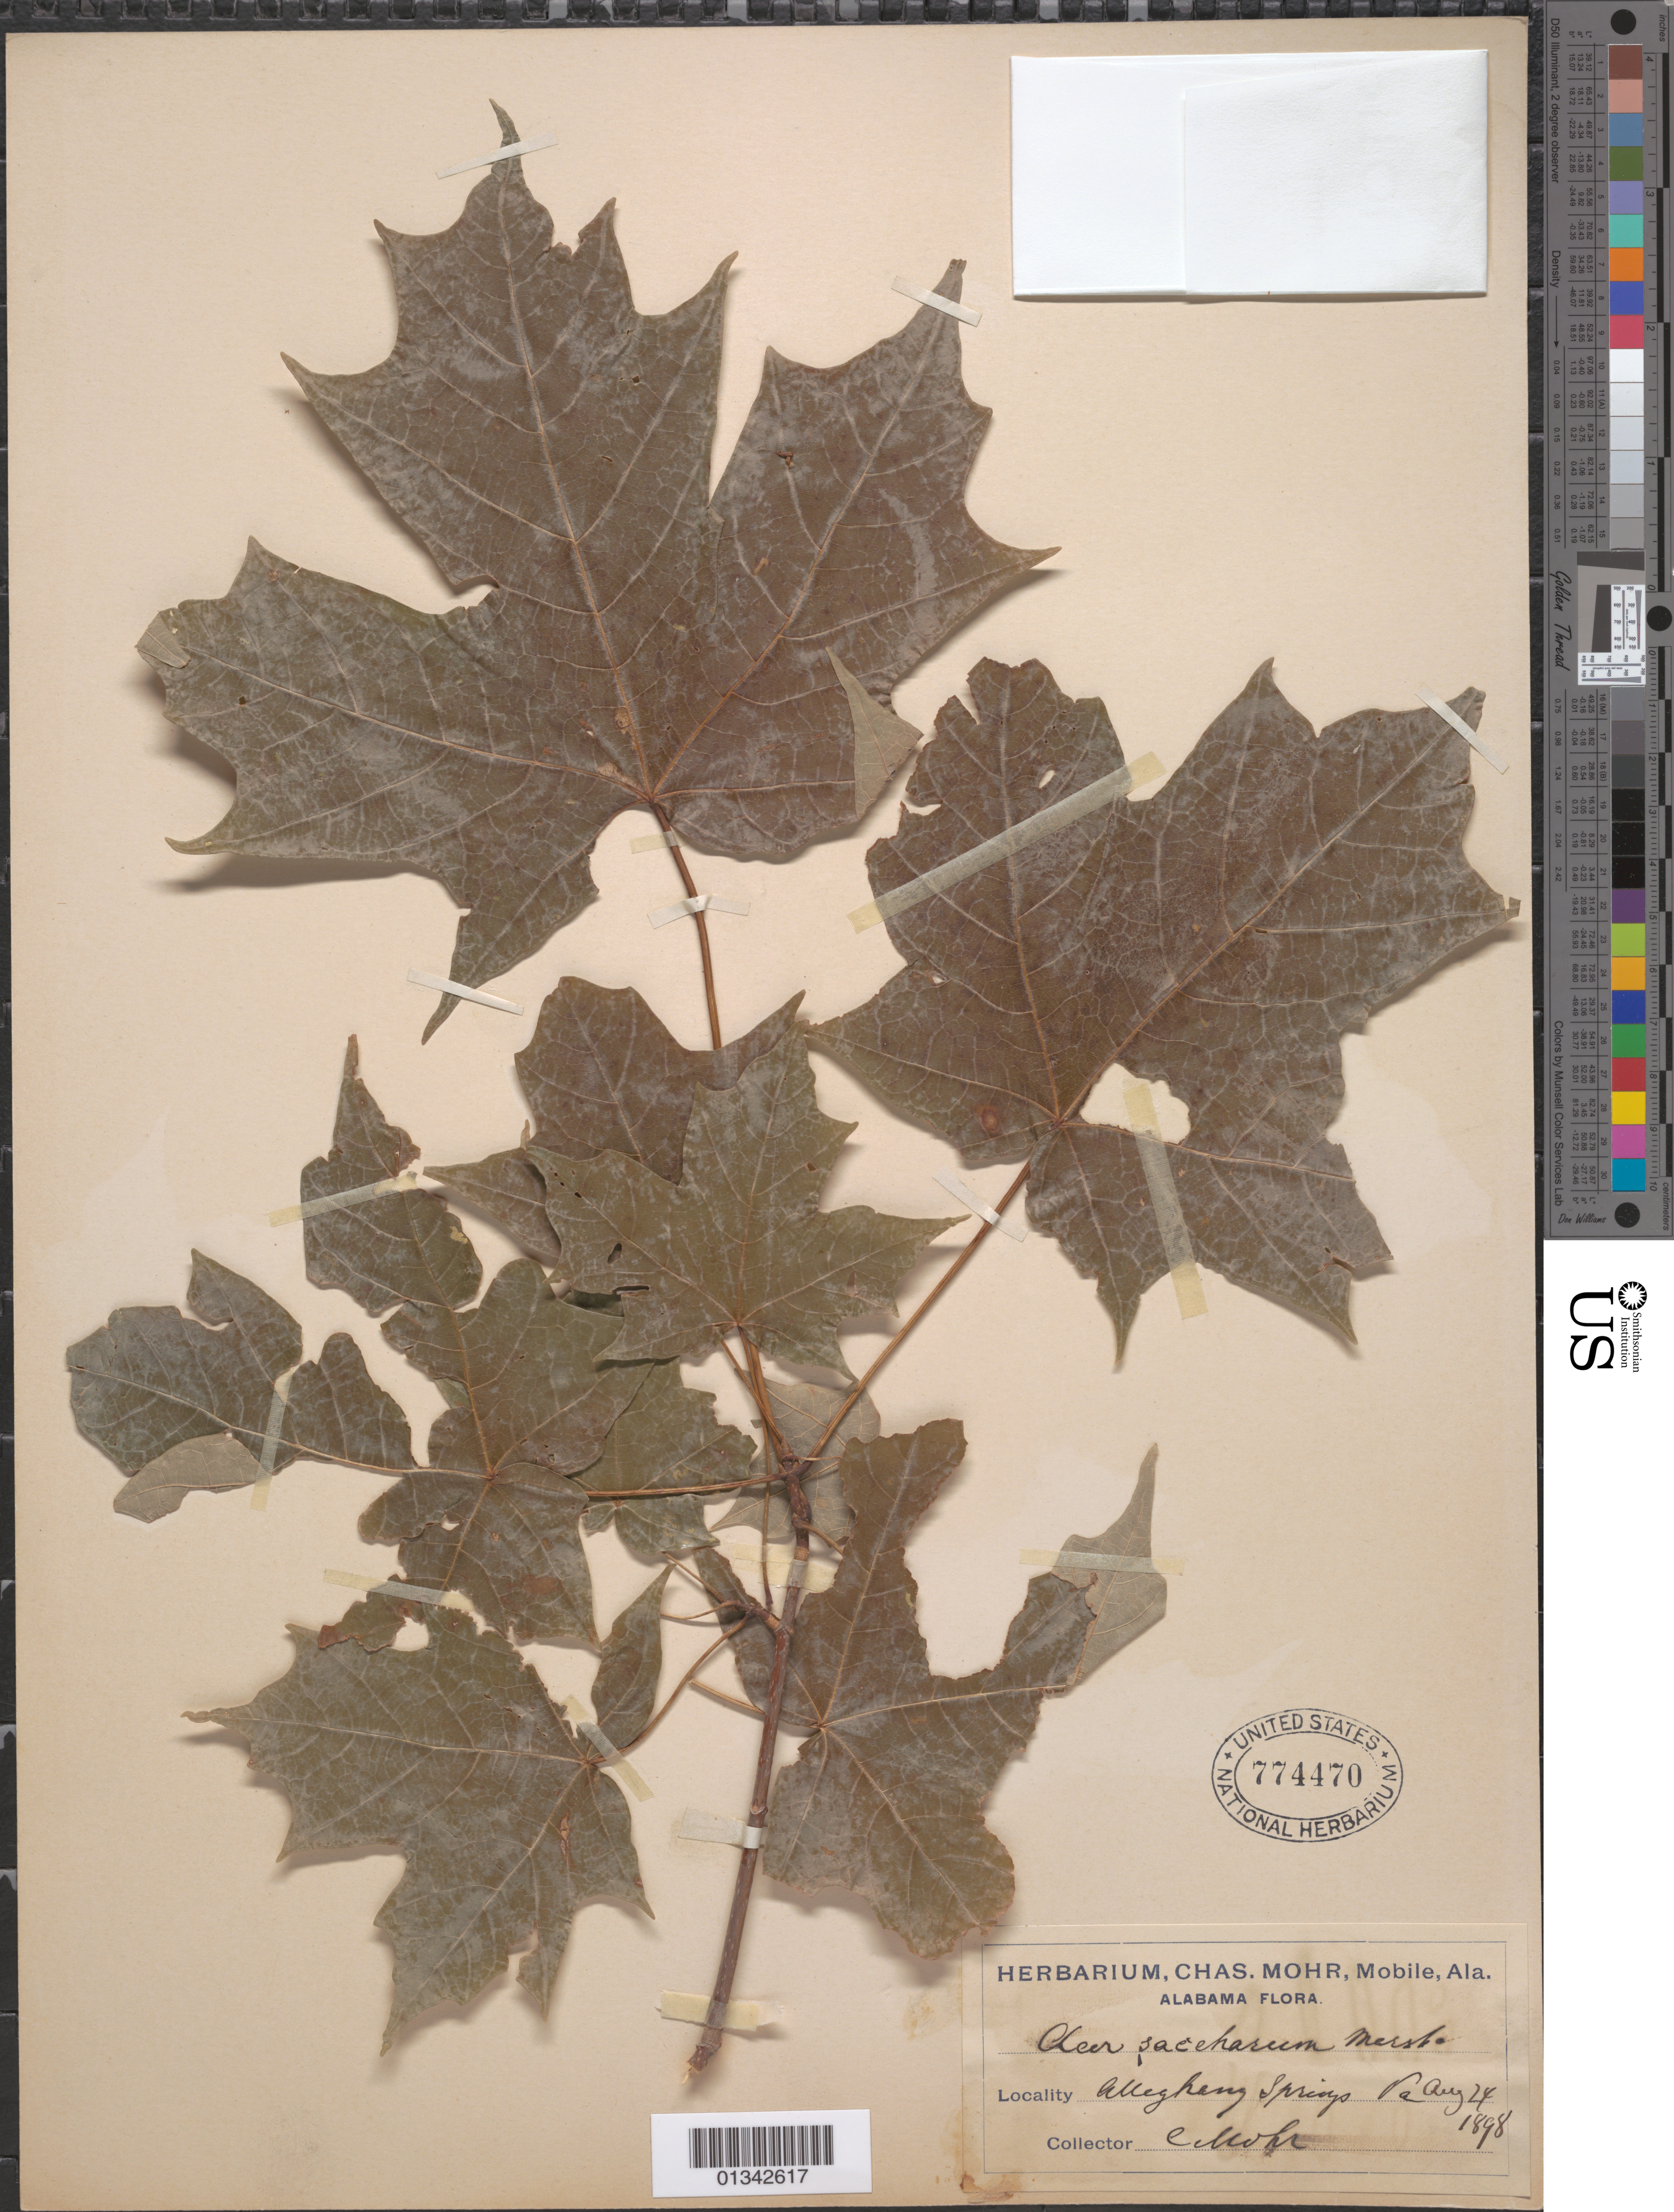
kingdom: Plantae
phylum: Tracheophyta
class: Magnoliopsida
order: Sapindales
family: Sapindaceae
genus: Acer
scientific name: Acer saccharum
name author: Marshall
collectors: C. T. Mohr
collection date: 1898-08-24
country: United States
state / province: Virginia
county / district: Montgomery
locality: Alleghany Springs, Va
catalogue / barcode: US 774470